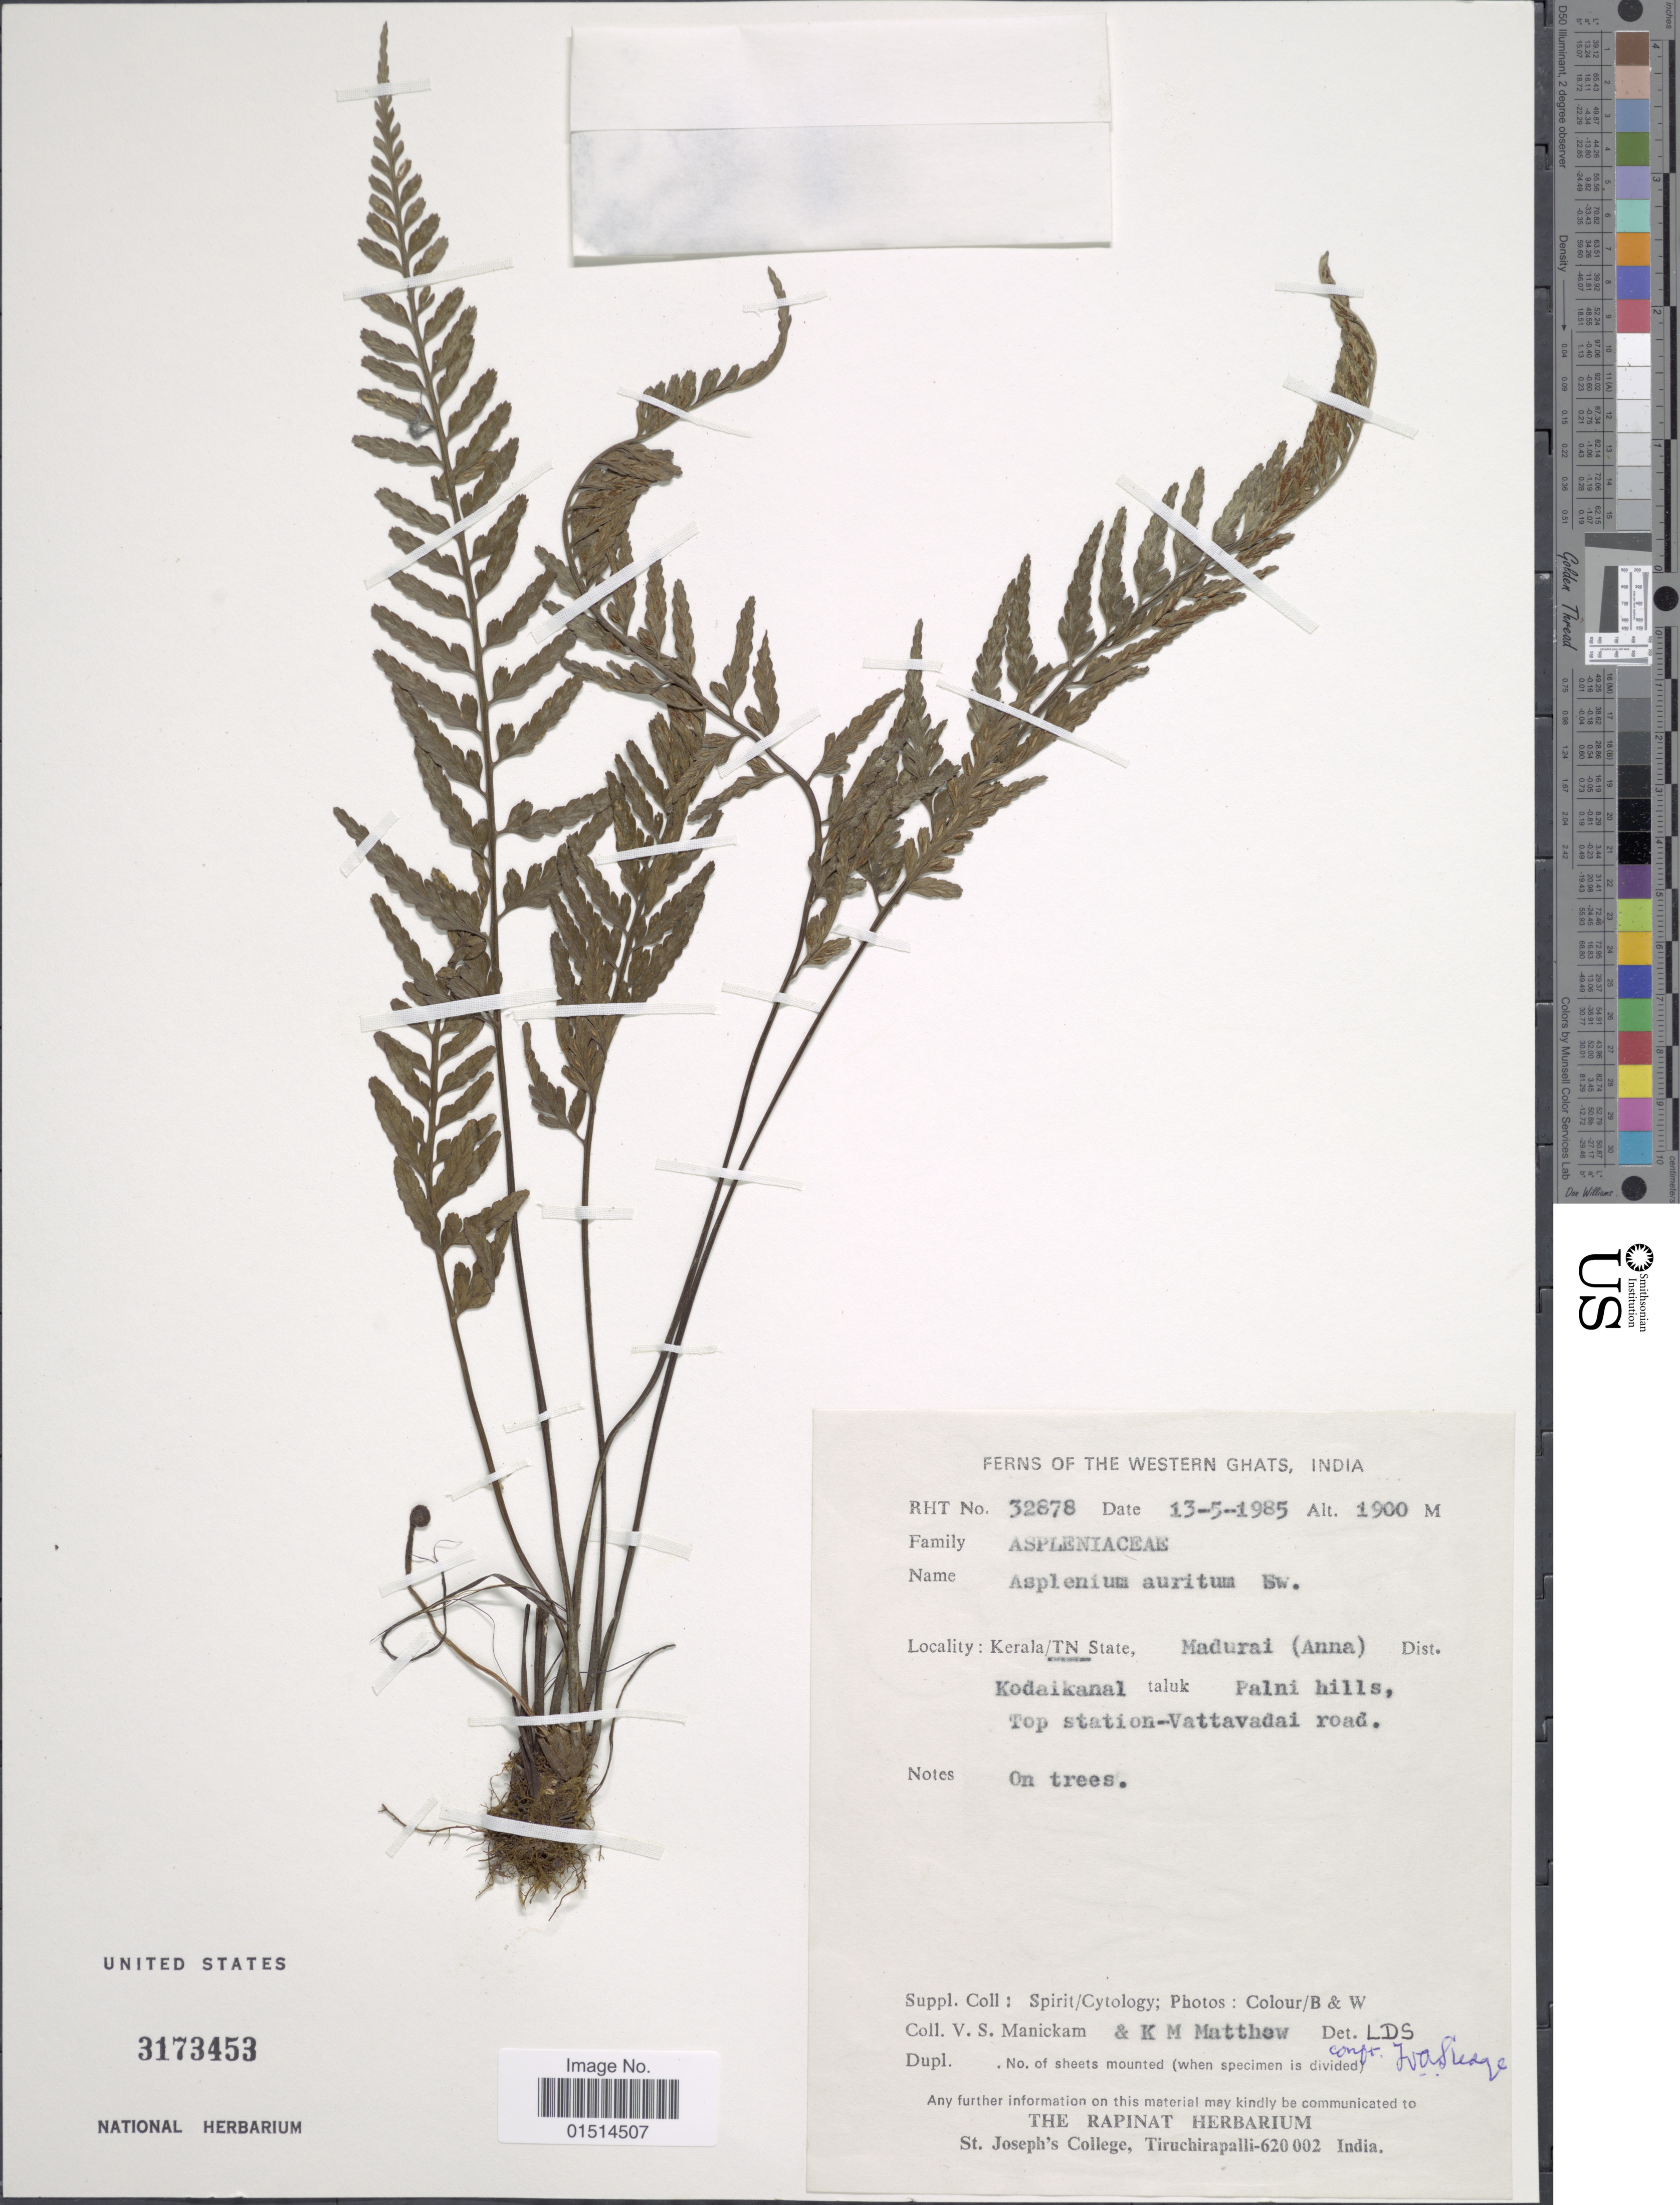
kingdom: Plantae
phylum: Tracheophyta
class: Polypodiopsida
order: Polypodiales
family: Aspleniaceae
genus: Asplenium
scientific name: Asplenium auritum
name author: Sw.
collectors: V. Manickam & K. M. Matthew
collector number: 32878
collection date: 1985-05-13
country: India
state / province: Kerala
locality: The western Ghats, India, Kerala/TN State, Madurai (Anna) Dist. Kodaikanal taluk Palni hills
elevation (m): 1900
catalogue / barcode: US 3173453